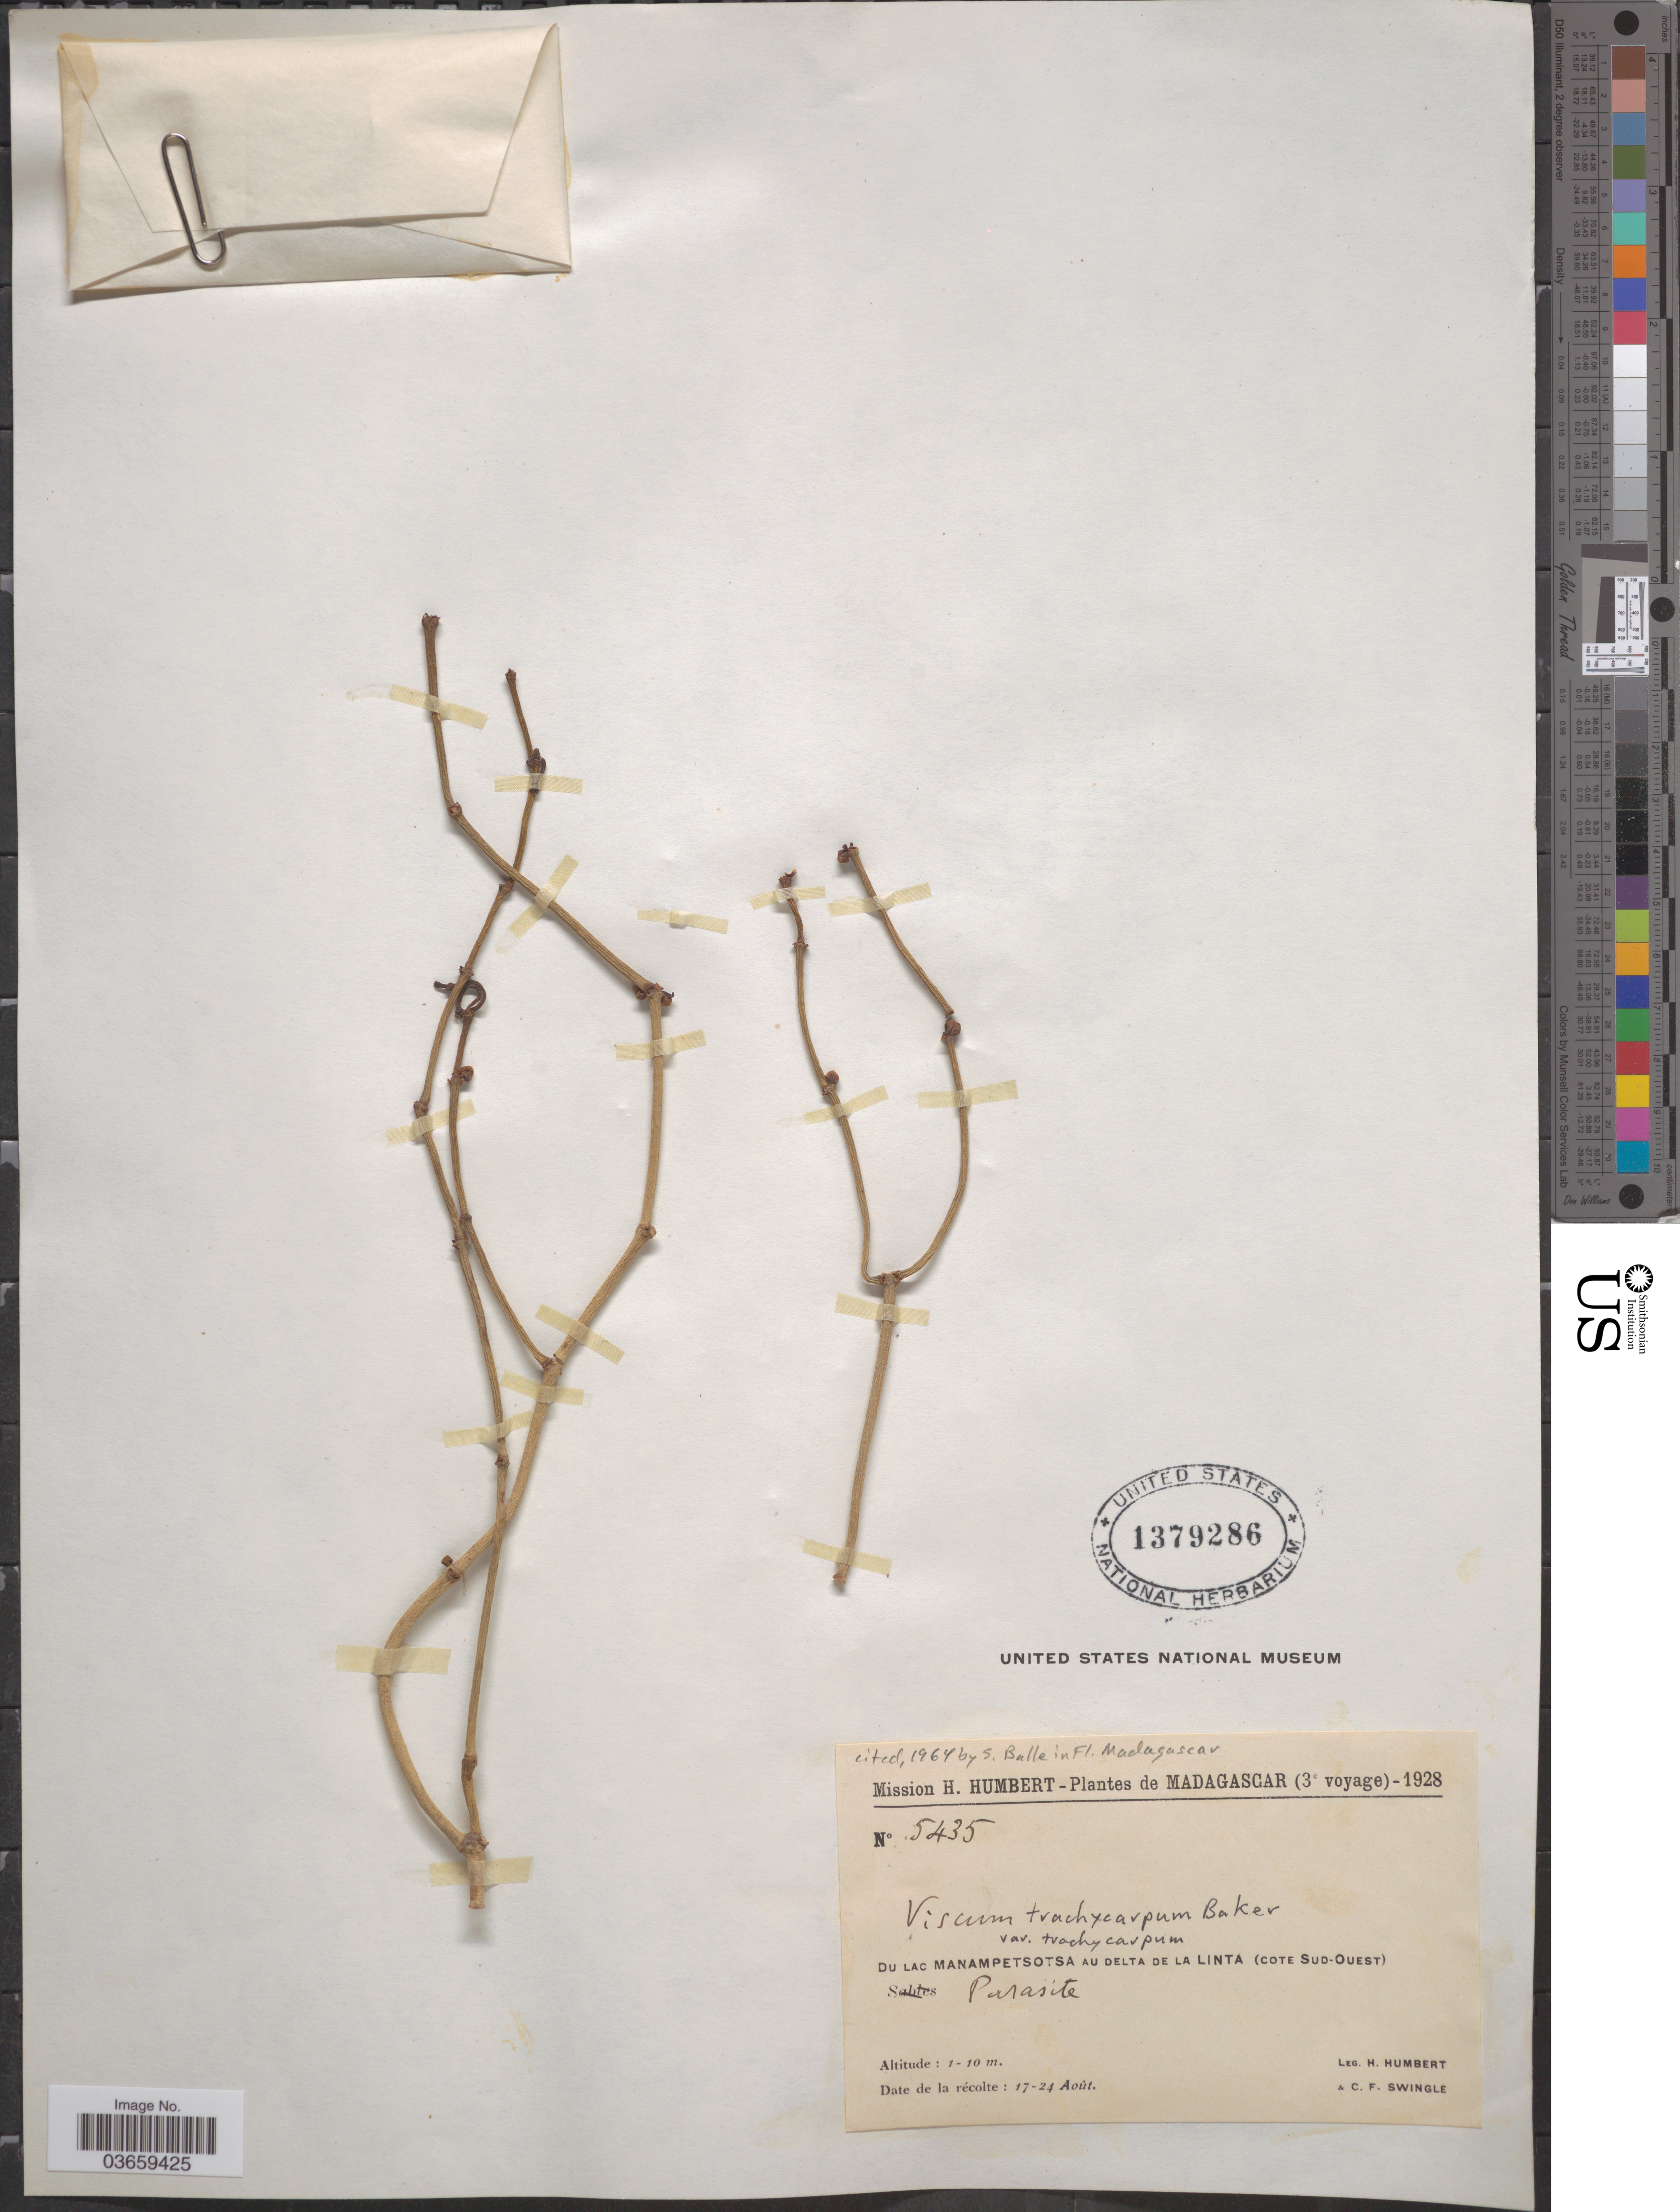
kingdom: Plantae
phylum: Tracheophyta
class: Magnoliopsida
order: Santalales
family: Viscaceae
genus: Viscum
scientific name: Viscum trachycarpum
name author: Baker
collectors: H. Humbert & C. Swingle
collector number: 5435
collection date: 1928-08-17/1928-08-24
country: Madagascar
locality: Du Lac Manampetsotsa au Delta de La Linta (Cote Sud-Ouest).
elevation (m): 1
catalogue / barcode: US 1379286